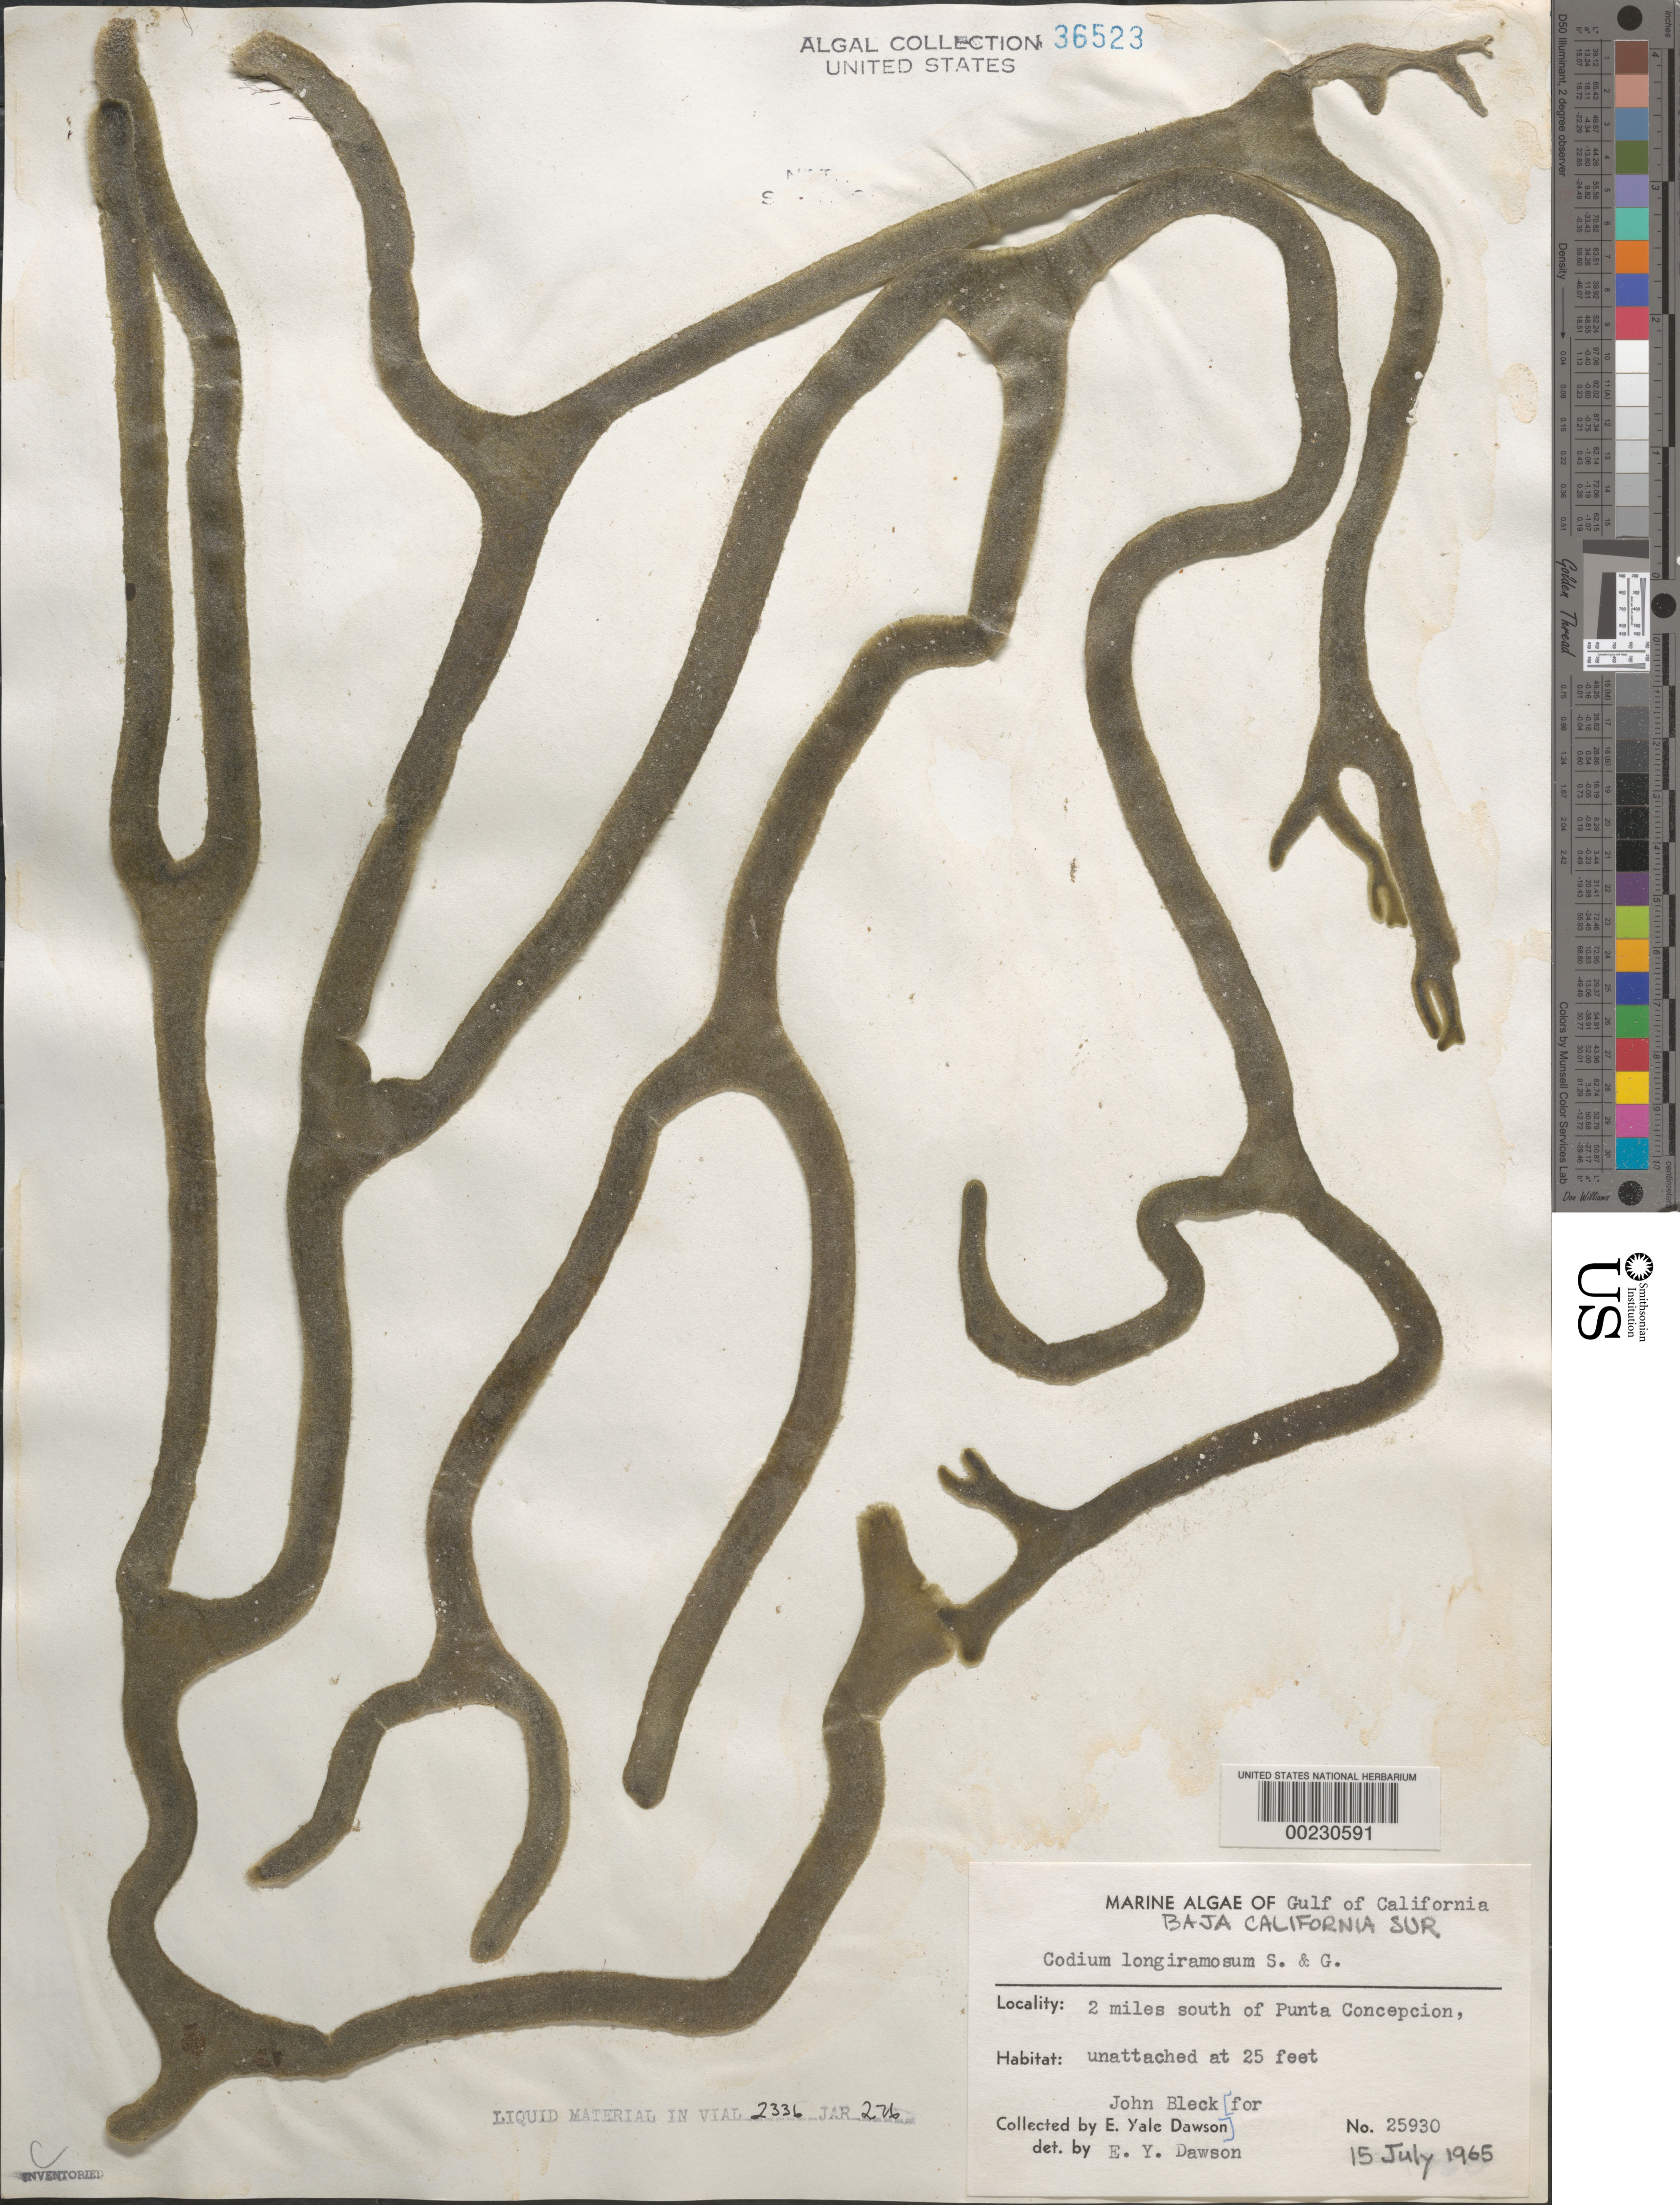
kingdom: Plantae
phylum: Chlorophyta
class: Ulvophyceae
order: Bryopsidales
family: Codiaceae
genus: Codium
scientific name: Codium amplivesiculatum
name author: Setch. & N.L. Gardner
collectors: J. Bleck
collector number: EYD 25930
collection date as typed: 15 Jul 1965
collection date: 1965-07-15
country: Mexico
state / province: Baja California Sur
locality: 2 miles south of Punta Concepcion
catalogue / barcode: US 36523